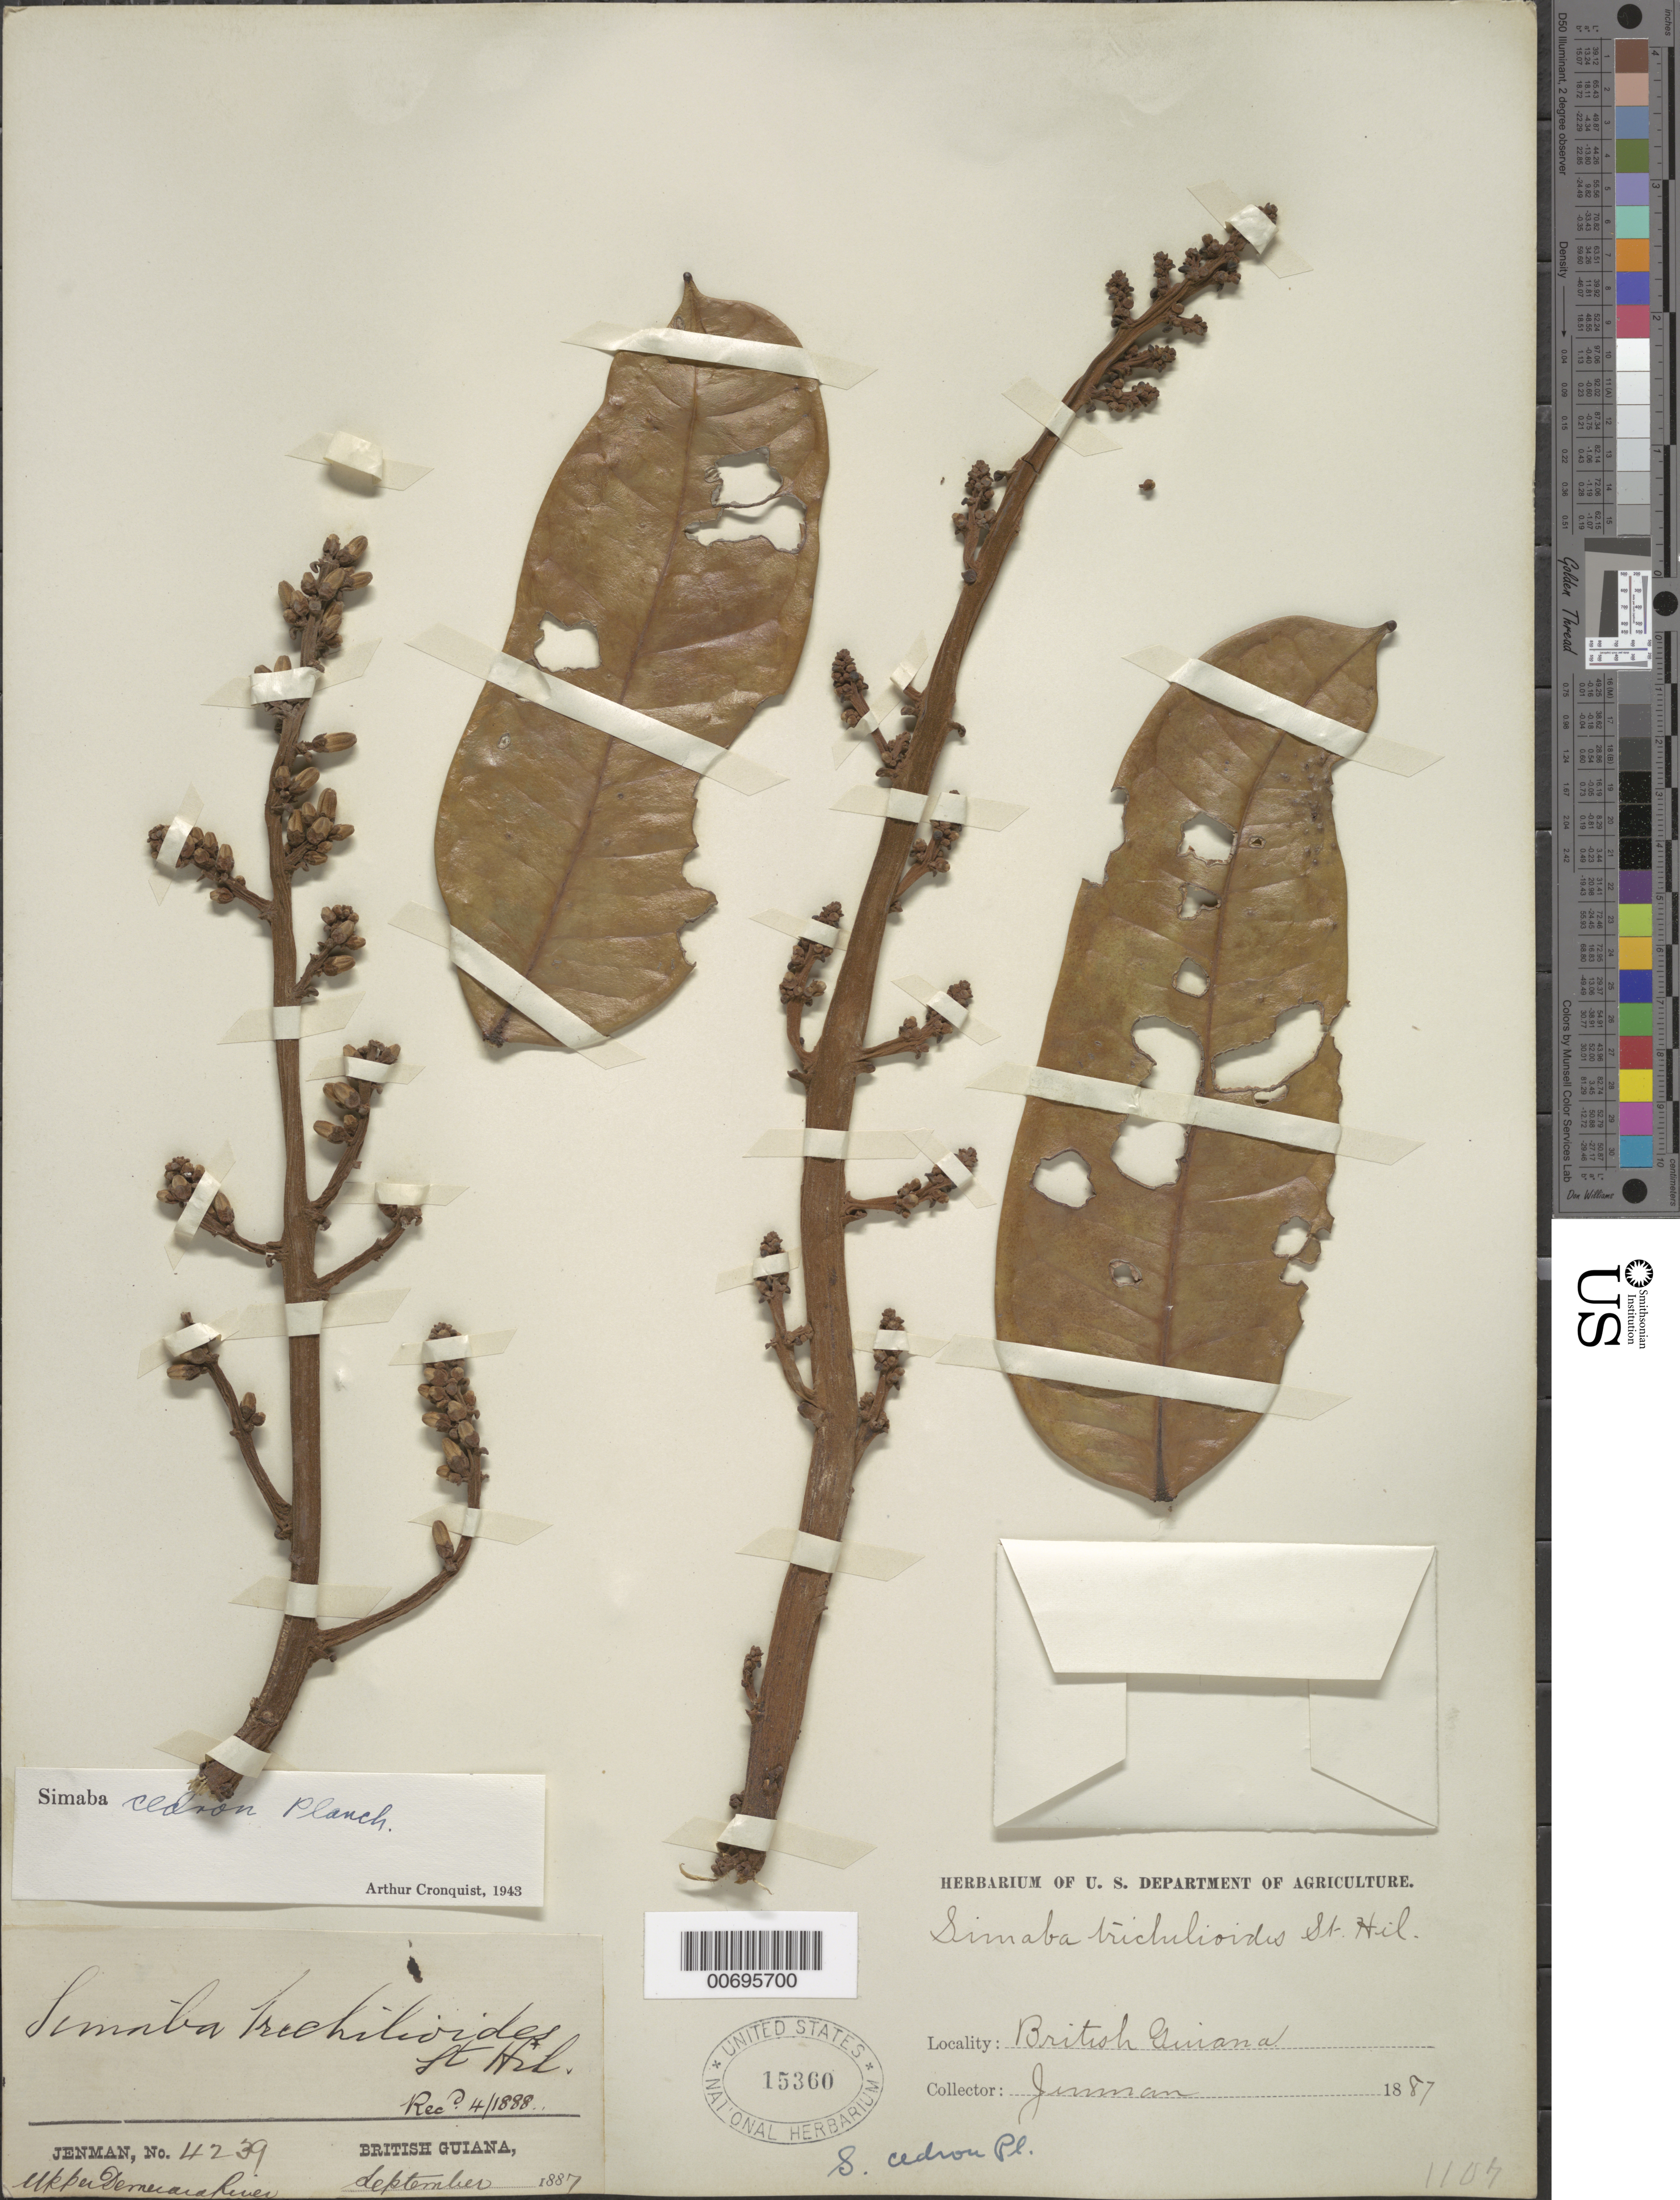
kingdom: Plantae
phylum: Tracheophyta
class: Magnoliopsida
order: Sapindales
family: Simaroubaceae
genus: Homalolepis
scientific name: Homalolepis cedron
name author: (Planch.) Devecchi & Pirani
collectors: G. S. Jenman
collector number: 4239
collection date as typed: September 1887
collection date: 1887-09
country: Guyana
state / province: U. Demerara-Berbice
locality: Upper Demerara River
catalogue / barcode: US 15360